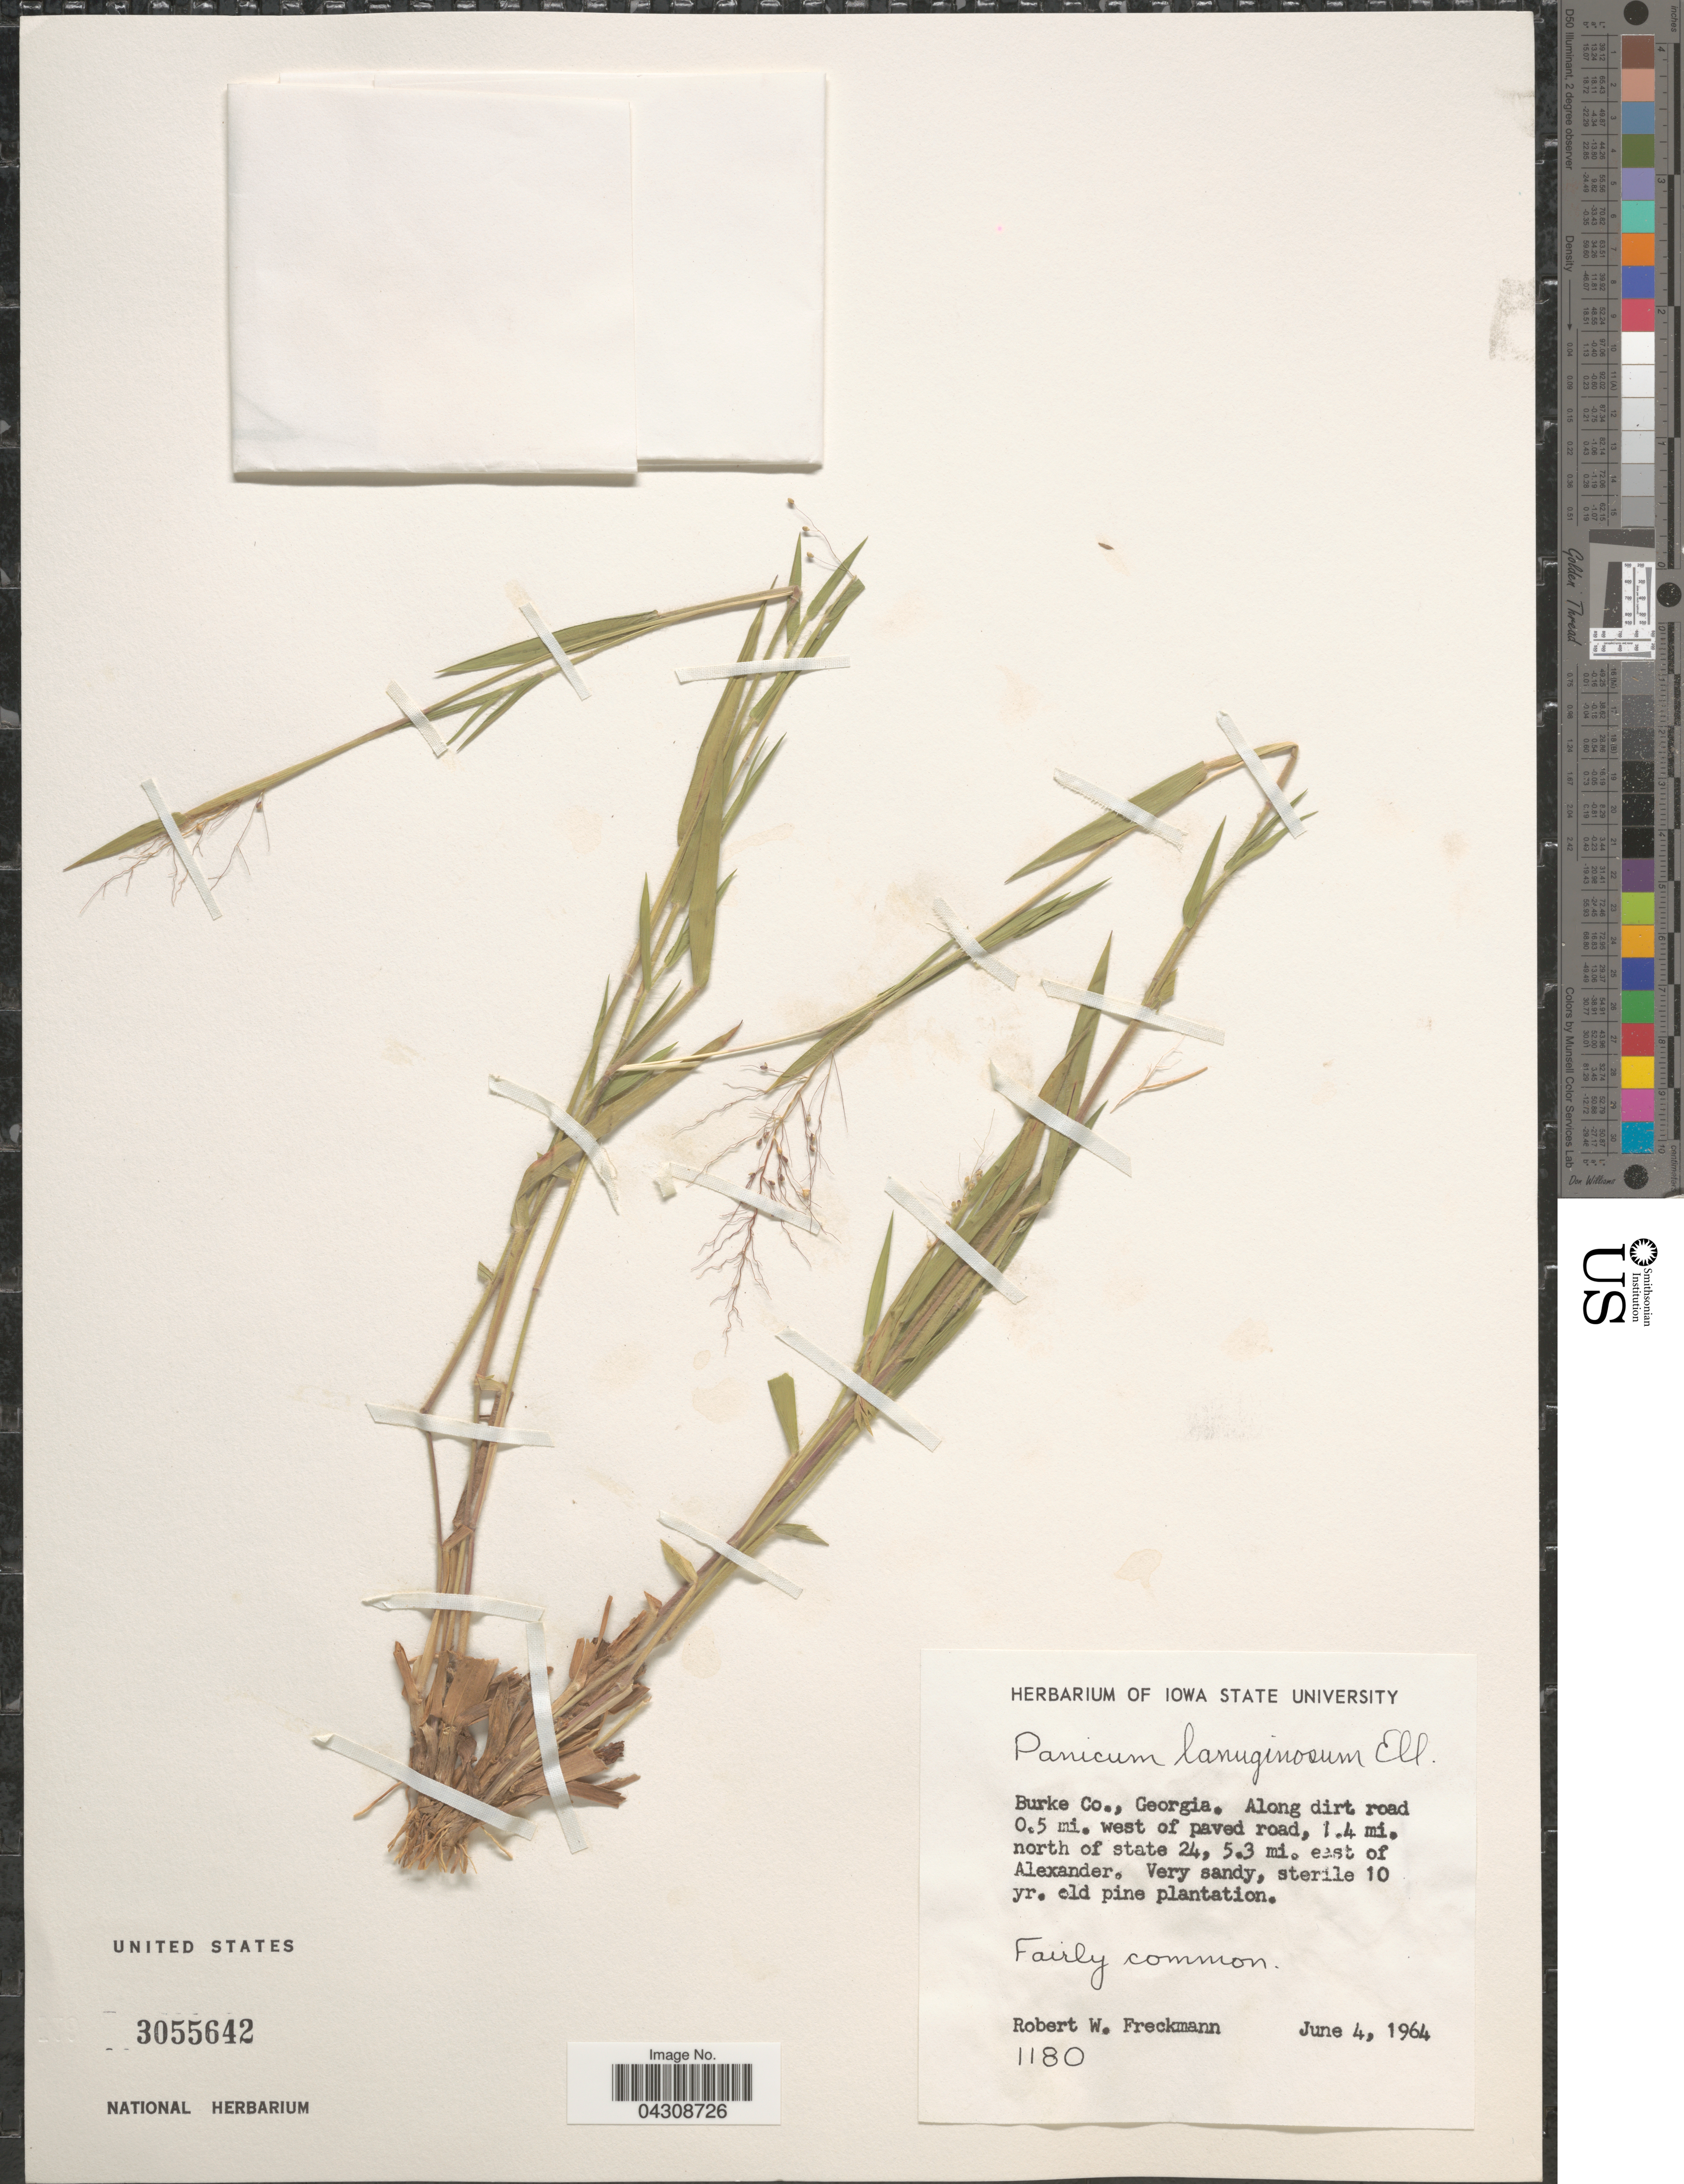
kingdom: Plantae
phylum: Tracheophyta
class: Liliopsida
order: Poales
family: Poaceae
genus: Dichanthelium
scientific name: Dichanthelium acuminatum var. acuminatum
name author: (Sw.) Gould & C.A. Clark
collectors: R. Freckmann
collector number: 1180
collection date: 1964-06-04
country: United States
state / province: Georgia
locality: Burke Co. Along dirt road 0.5 mi. west of paved road, 1.4 mi. north of state 24, 5.3 mi. east of Alexander.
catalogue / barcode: US 3055642